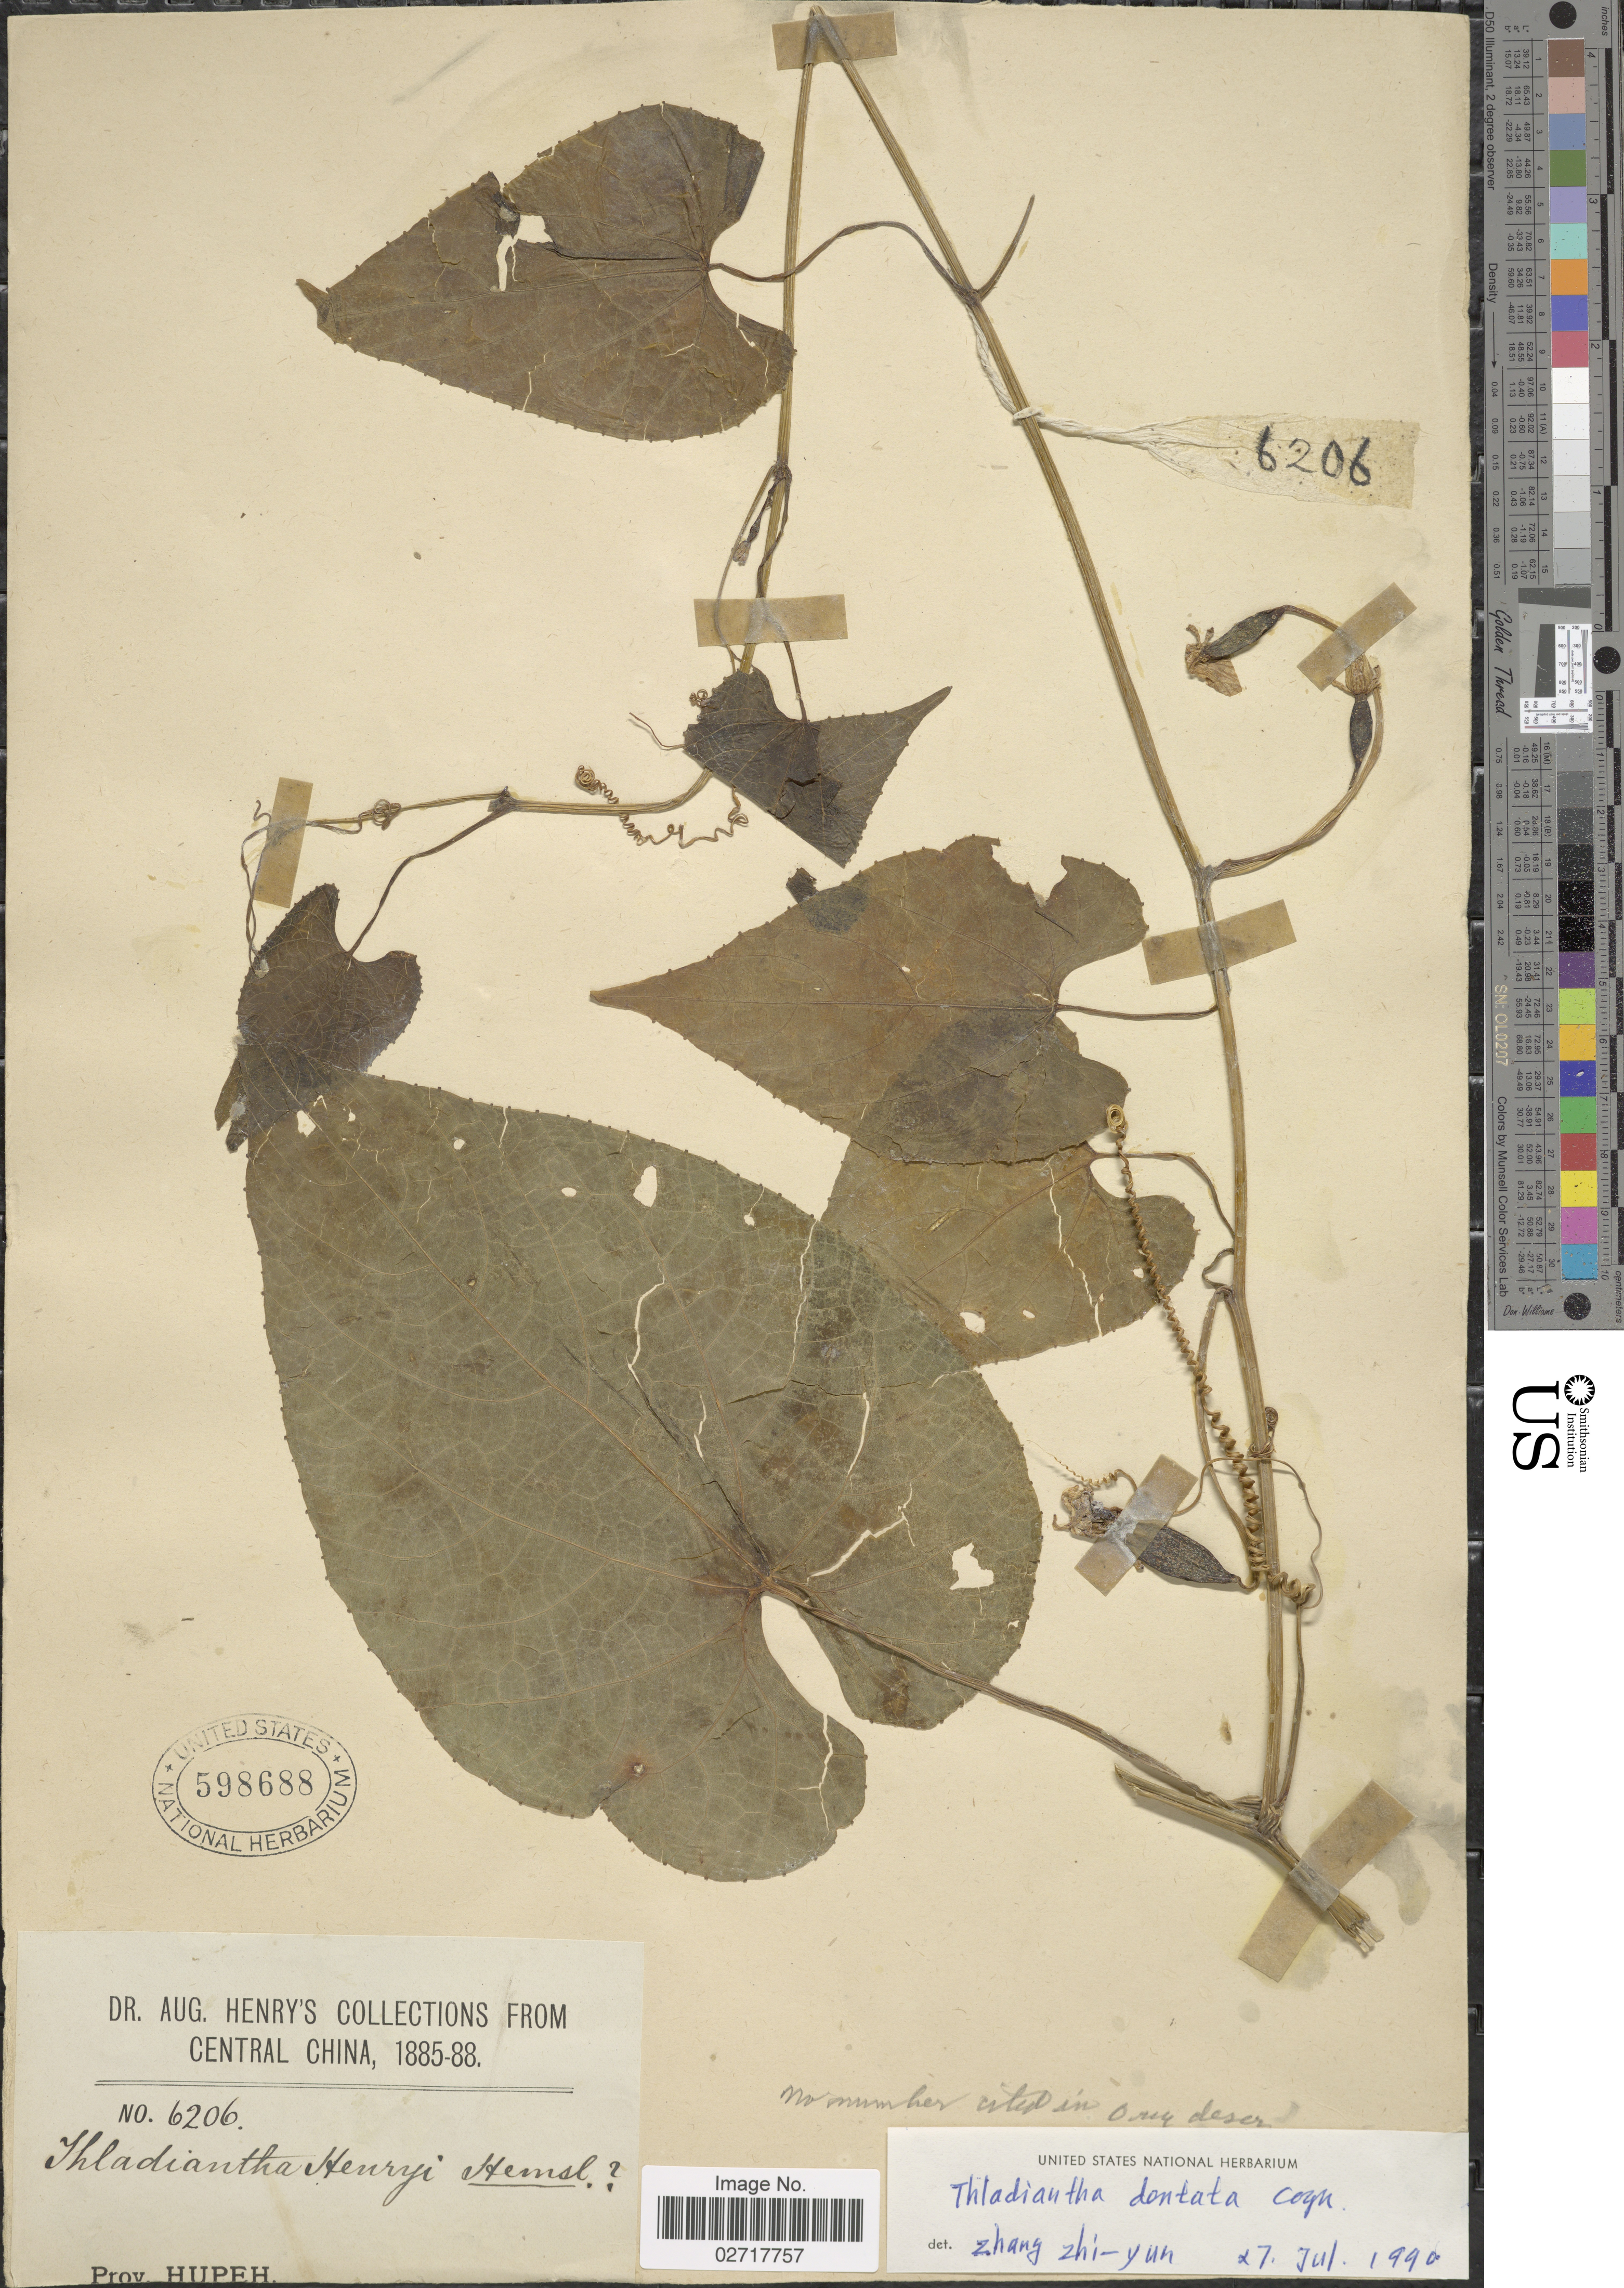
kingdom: Plantae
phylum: Tracheophyta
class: Magnoliopsida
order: Cucurbitales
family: Cucurbitaceae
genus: Thladiantha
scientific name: Thladiantha dentata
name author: Cogn. in Engl.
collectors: A. Henry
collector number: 6206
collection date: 1885/1888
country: China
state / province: Hubei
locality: Central China, Prov. Hupeh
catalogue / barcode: US 598688